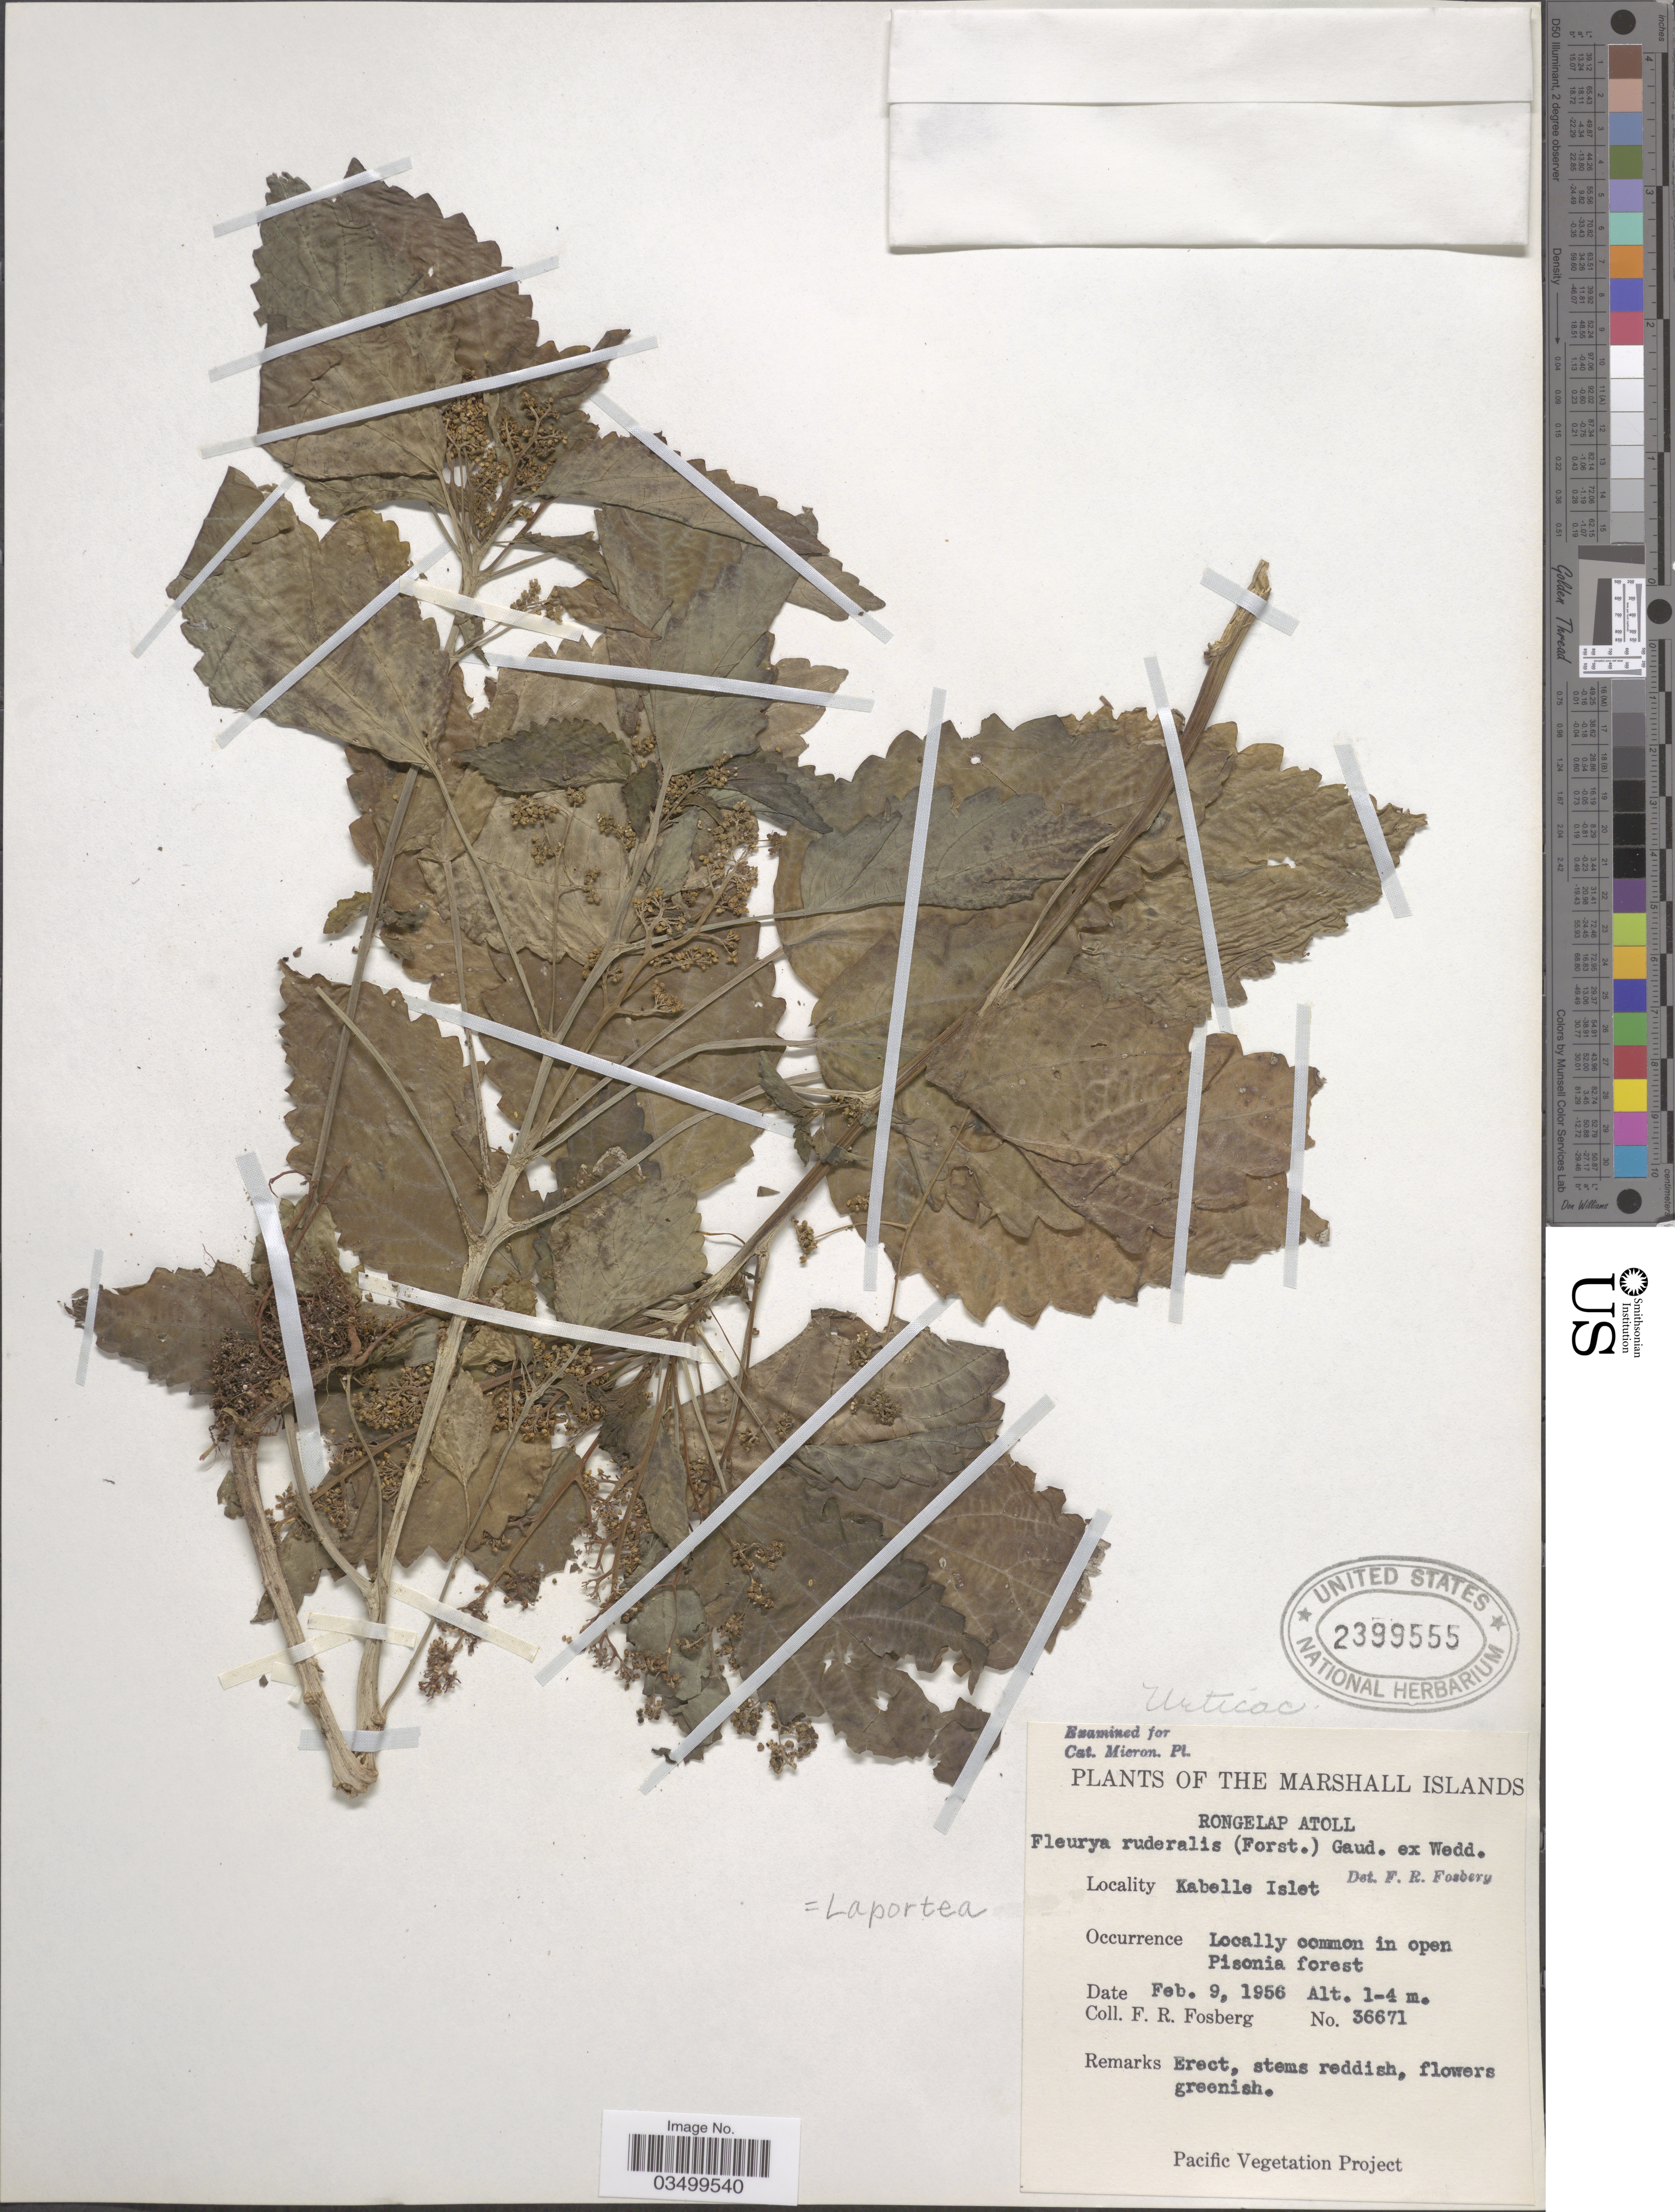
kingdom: Plantae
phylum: Tracheophyta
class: Magnoliopsida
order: Rosales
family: Urticaceae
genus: Laportea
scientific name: Laportea ruderalis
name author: (G. Forst.) Chew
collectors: F. R. Fosberg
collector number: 36671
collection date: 1956-02-09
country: Marshall Islands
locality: Rongelap Atoll. Kabelle Islet.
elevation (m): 1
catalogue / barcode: US 2399555